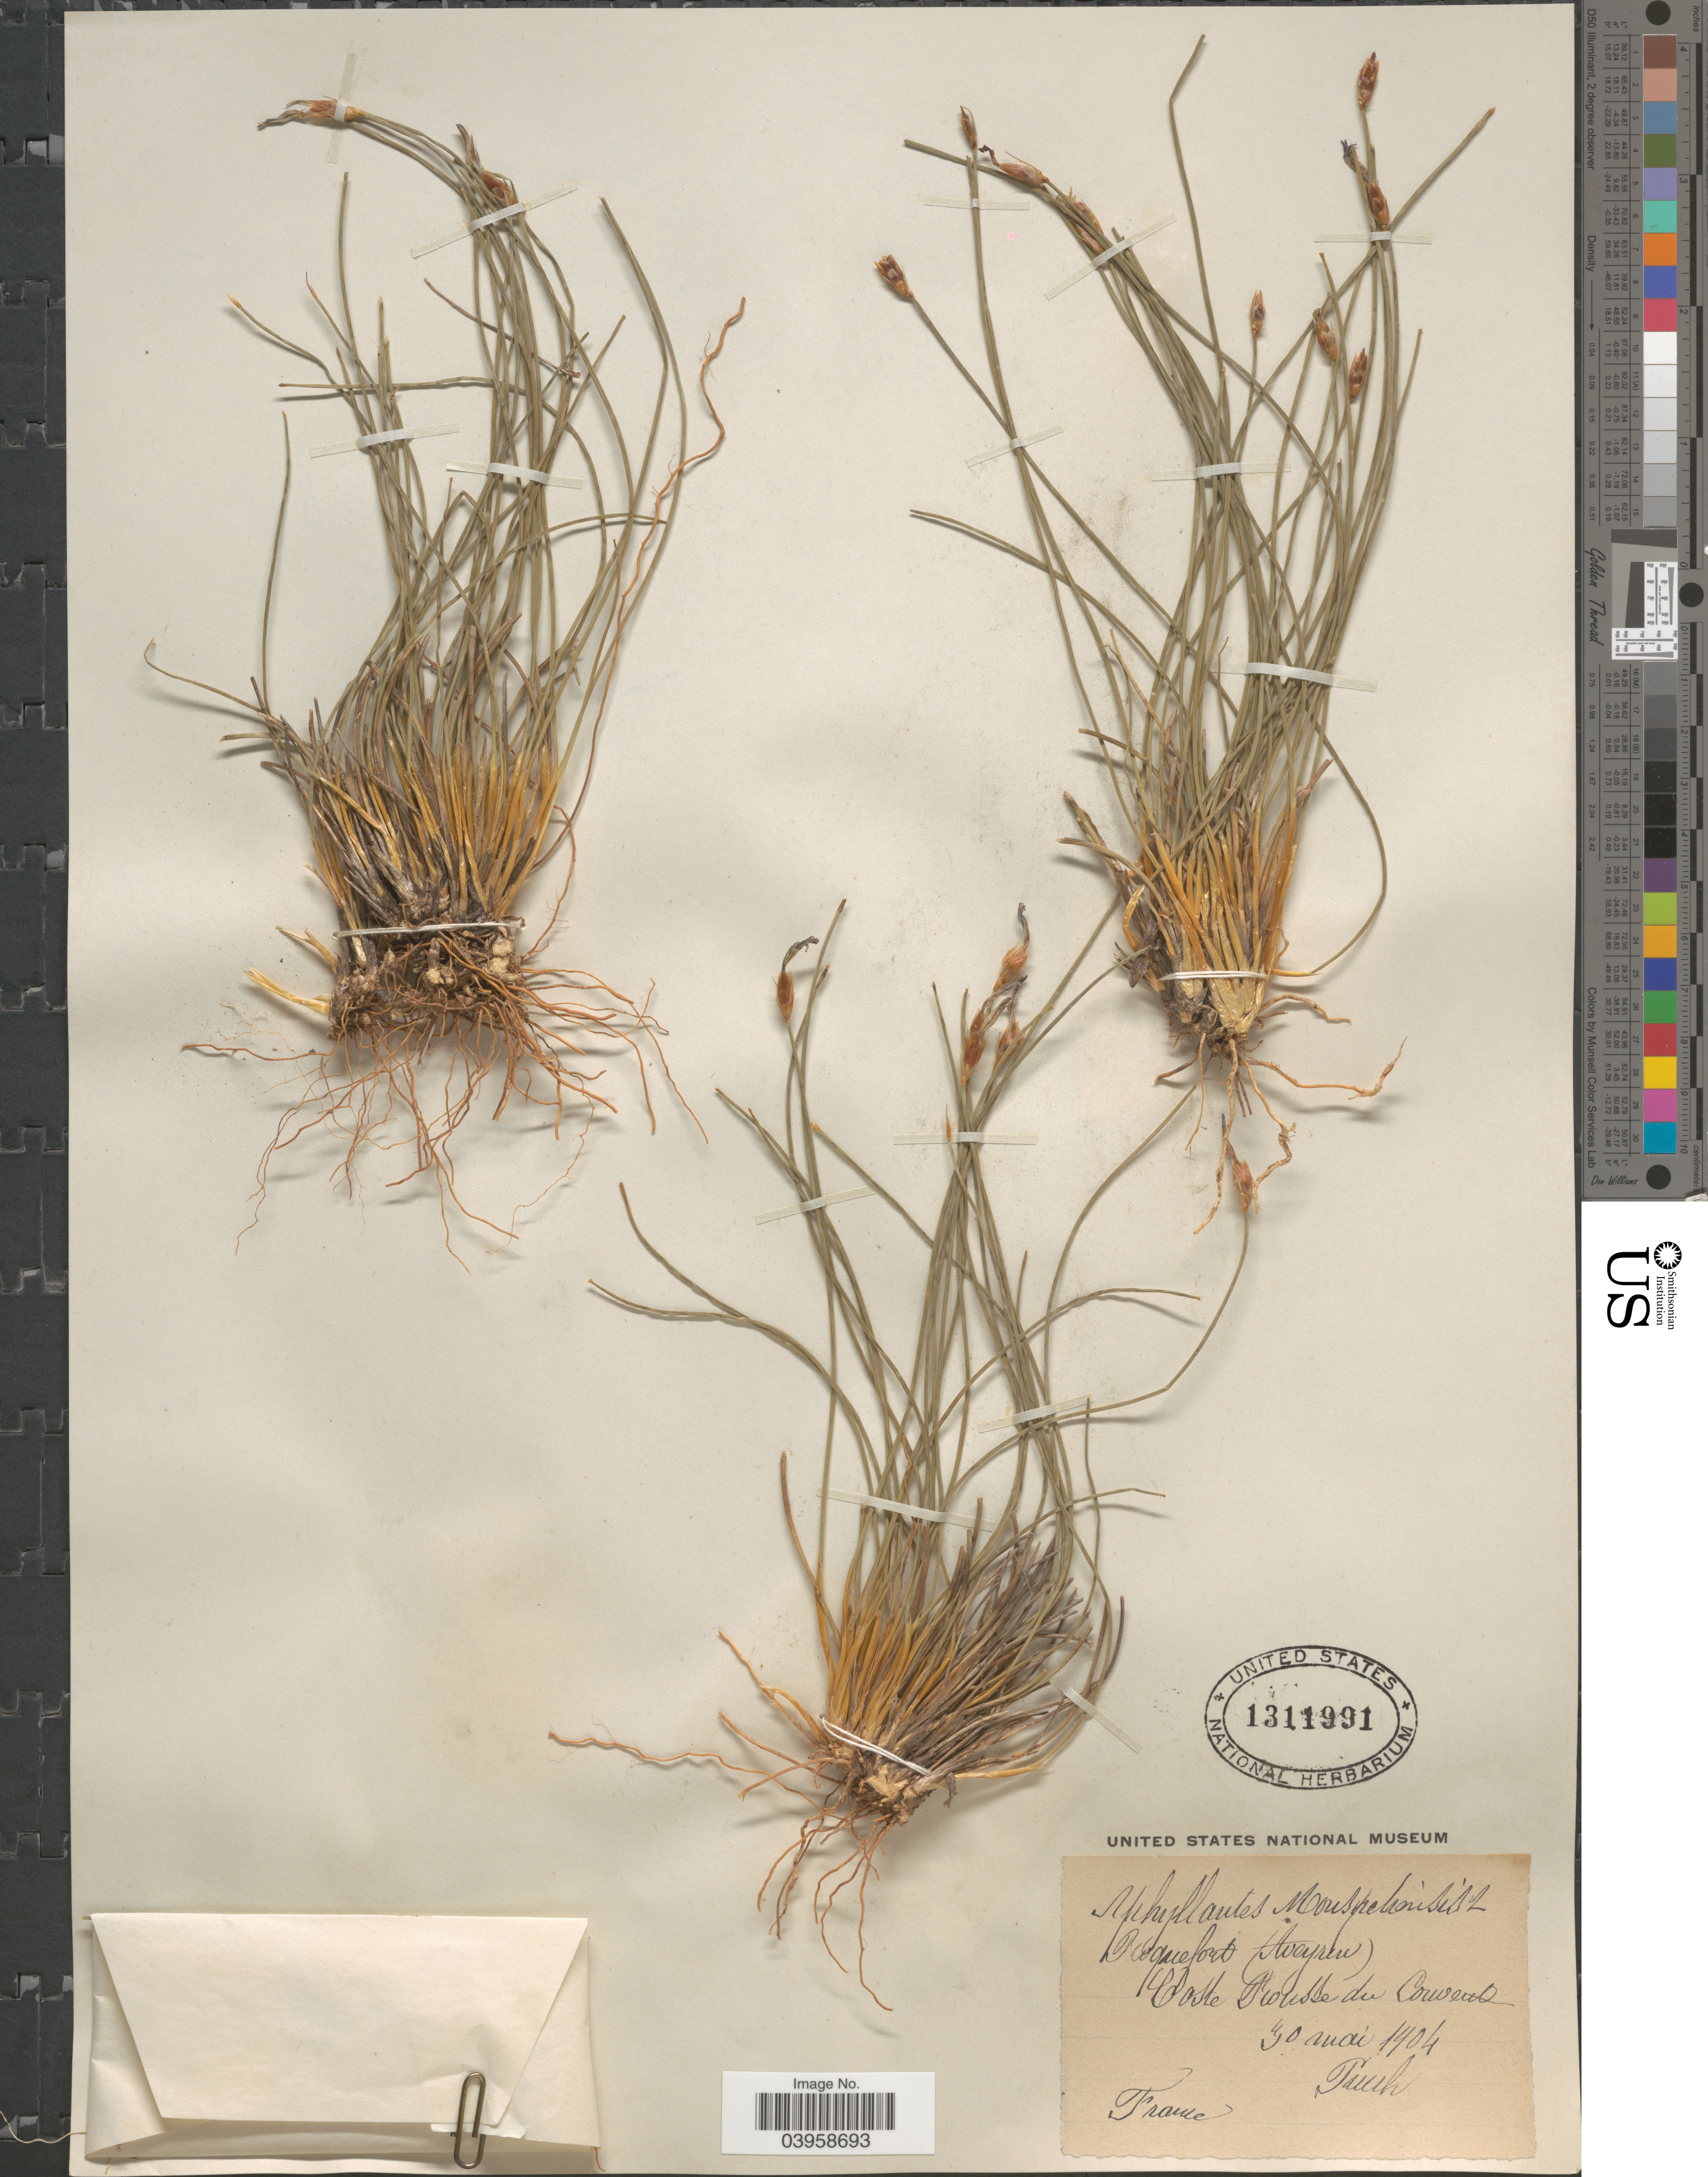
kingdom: Plantae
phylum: Tracheophyta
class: Liliopsida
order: Asparagales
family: Asparagaceae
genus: Aphyllanthes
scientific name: Aphyllanthes monspeliensis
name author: L.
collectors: -. Rauh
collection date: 1904-05-30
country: France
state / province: Occitanie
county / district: Aveyron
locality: Roquefort (Aveyron). Coste Rousse du Convent. [interpreted]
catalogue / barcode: US 1311991